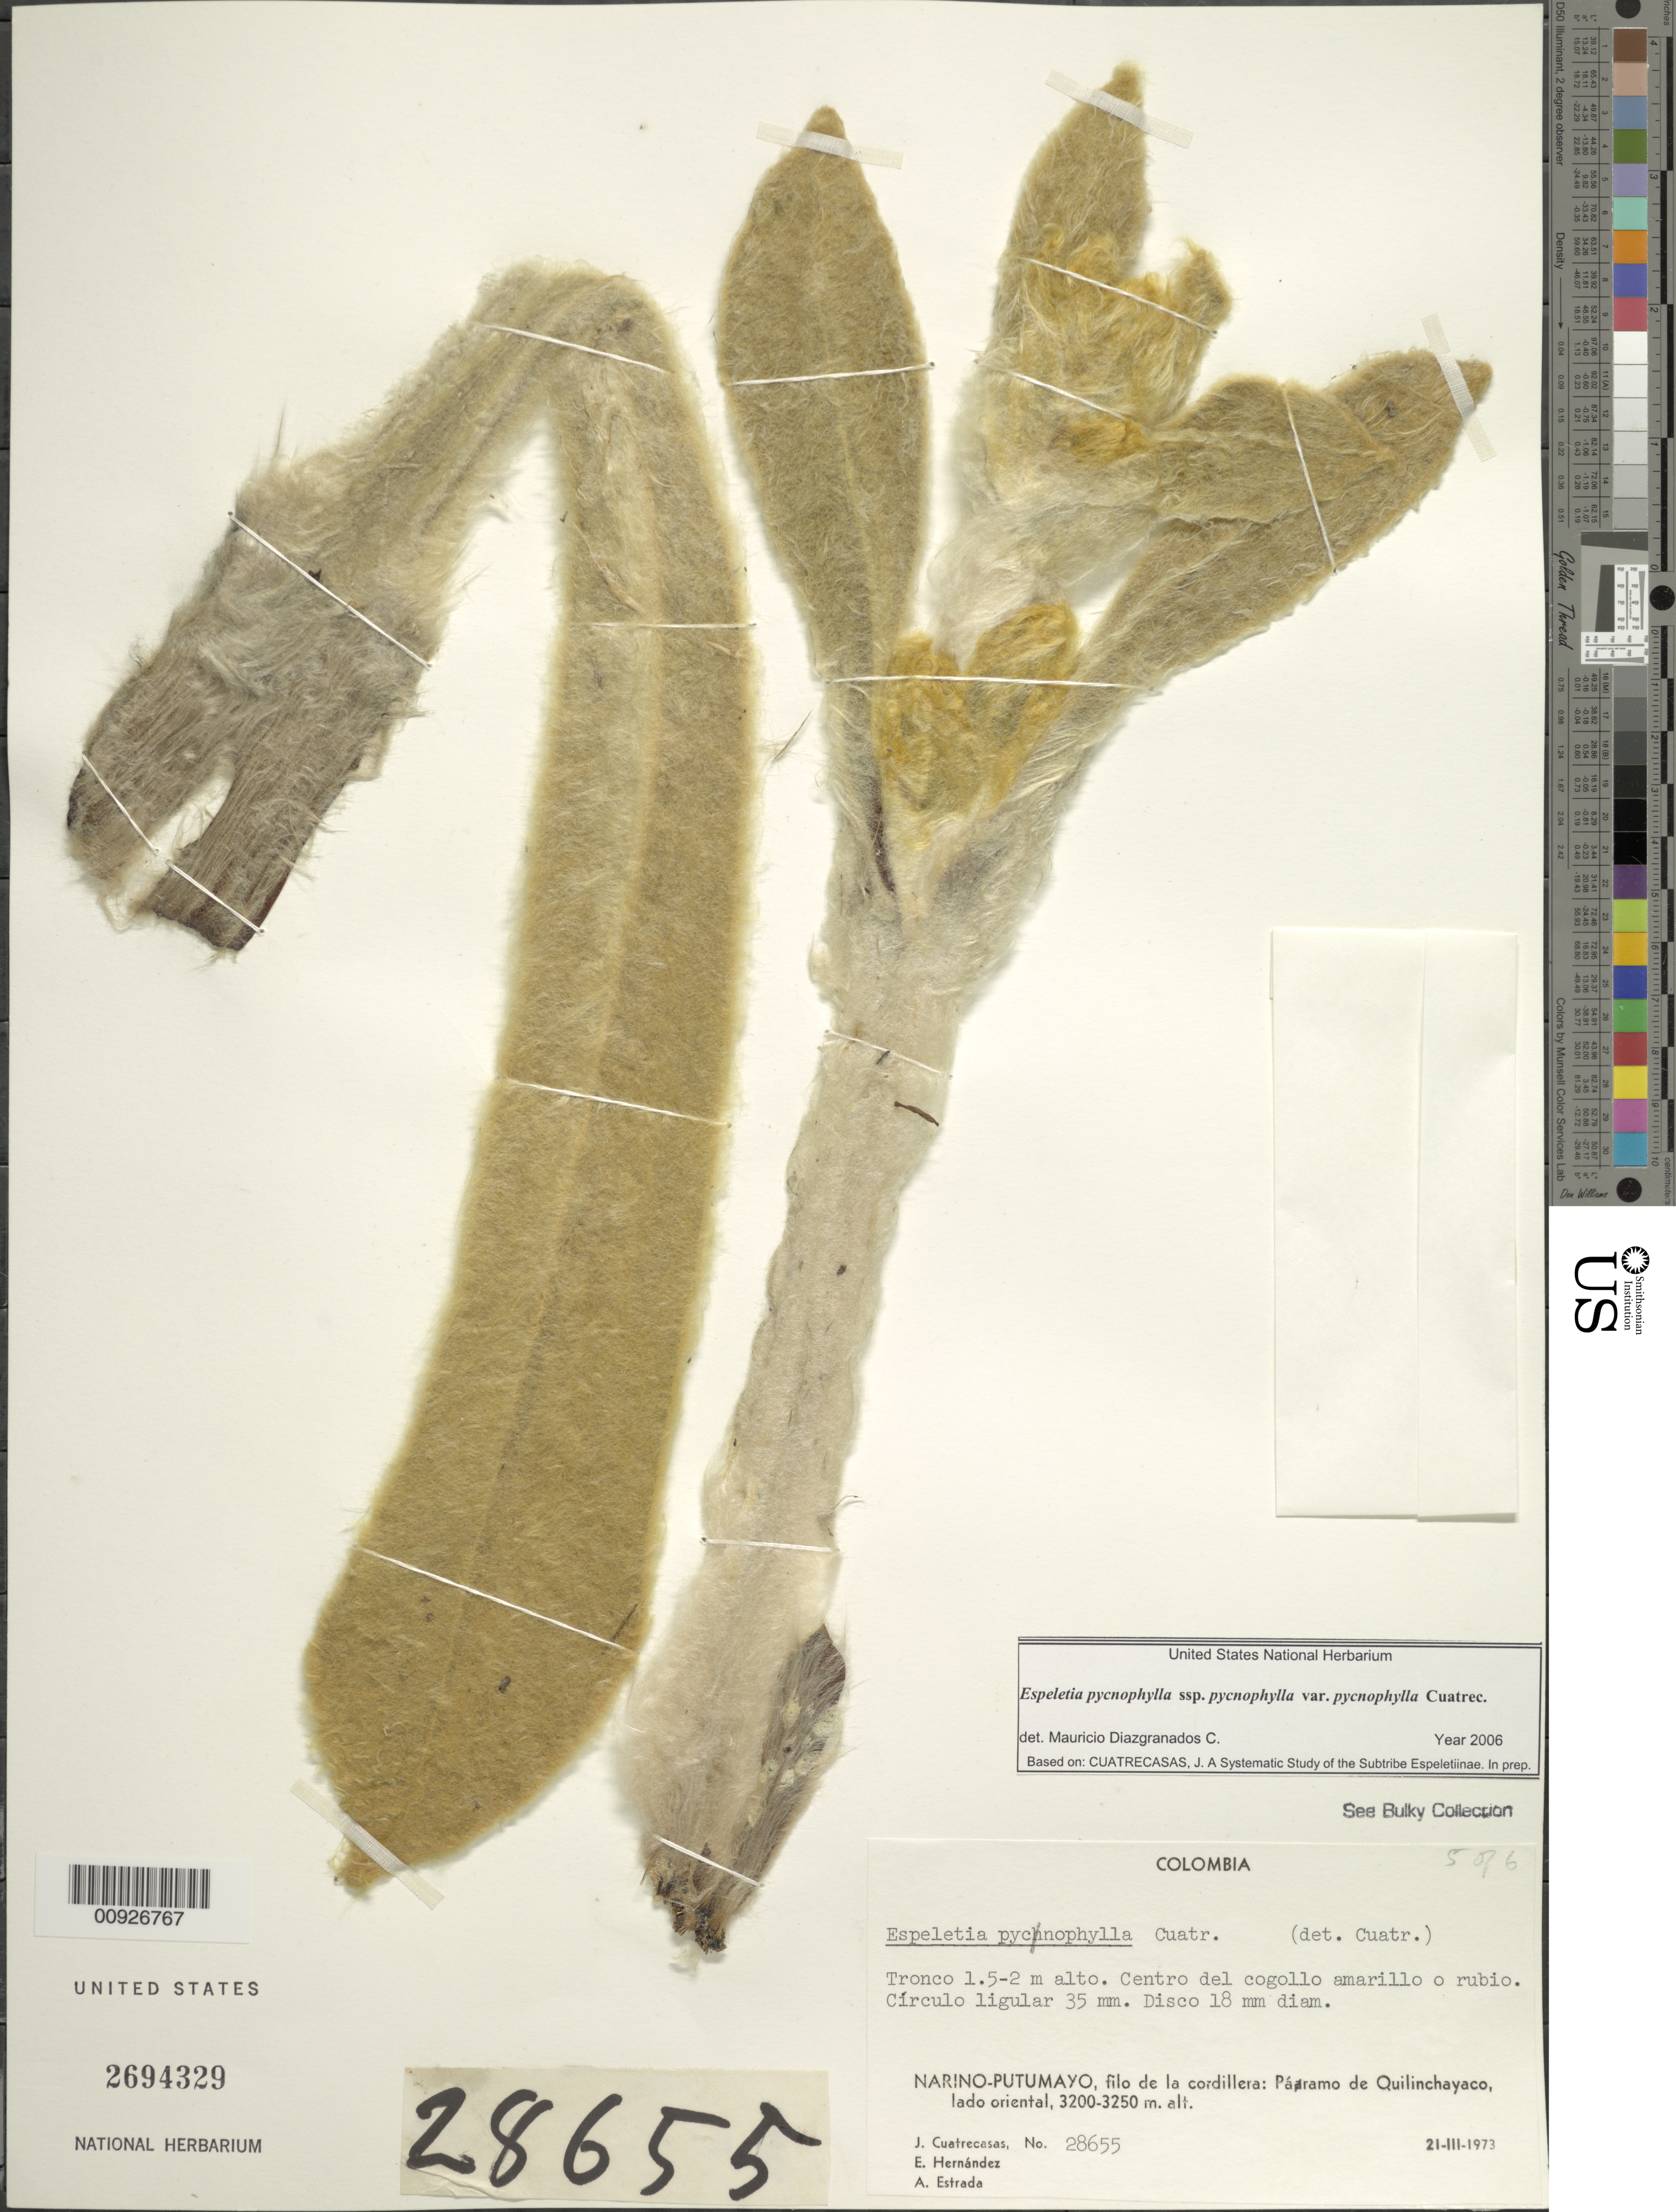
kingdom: Plantae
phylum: Tracheophyta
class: Magnoliopsida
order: Asterales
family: Asteraceae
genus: Espeletia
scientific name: Espeletia pycnophylla var. pycnophylla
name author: Cuatrec.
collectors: J. Cuatrecasas, E. Hernández & A. Estrada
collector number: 28655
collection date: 1973-03-21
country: Colombia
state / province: Putumayo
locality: Páramo de Quilinchayaco. Filo de La Cordillera, Páramo de Quilinchayaco, Lado Occidental.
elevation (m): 3200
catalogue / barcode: US 2694329